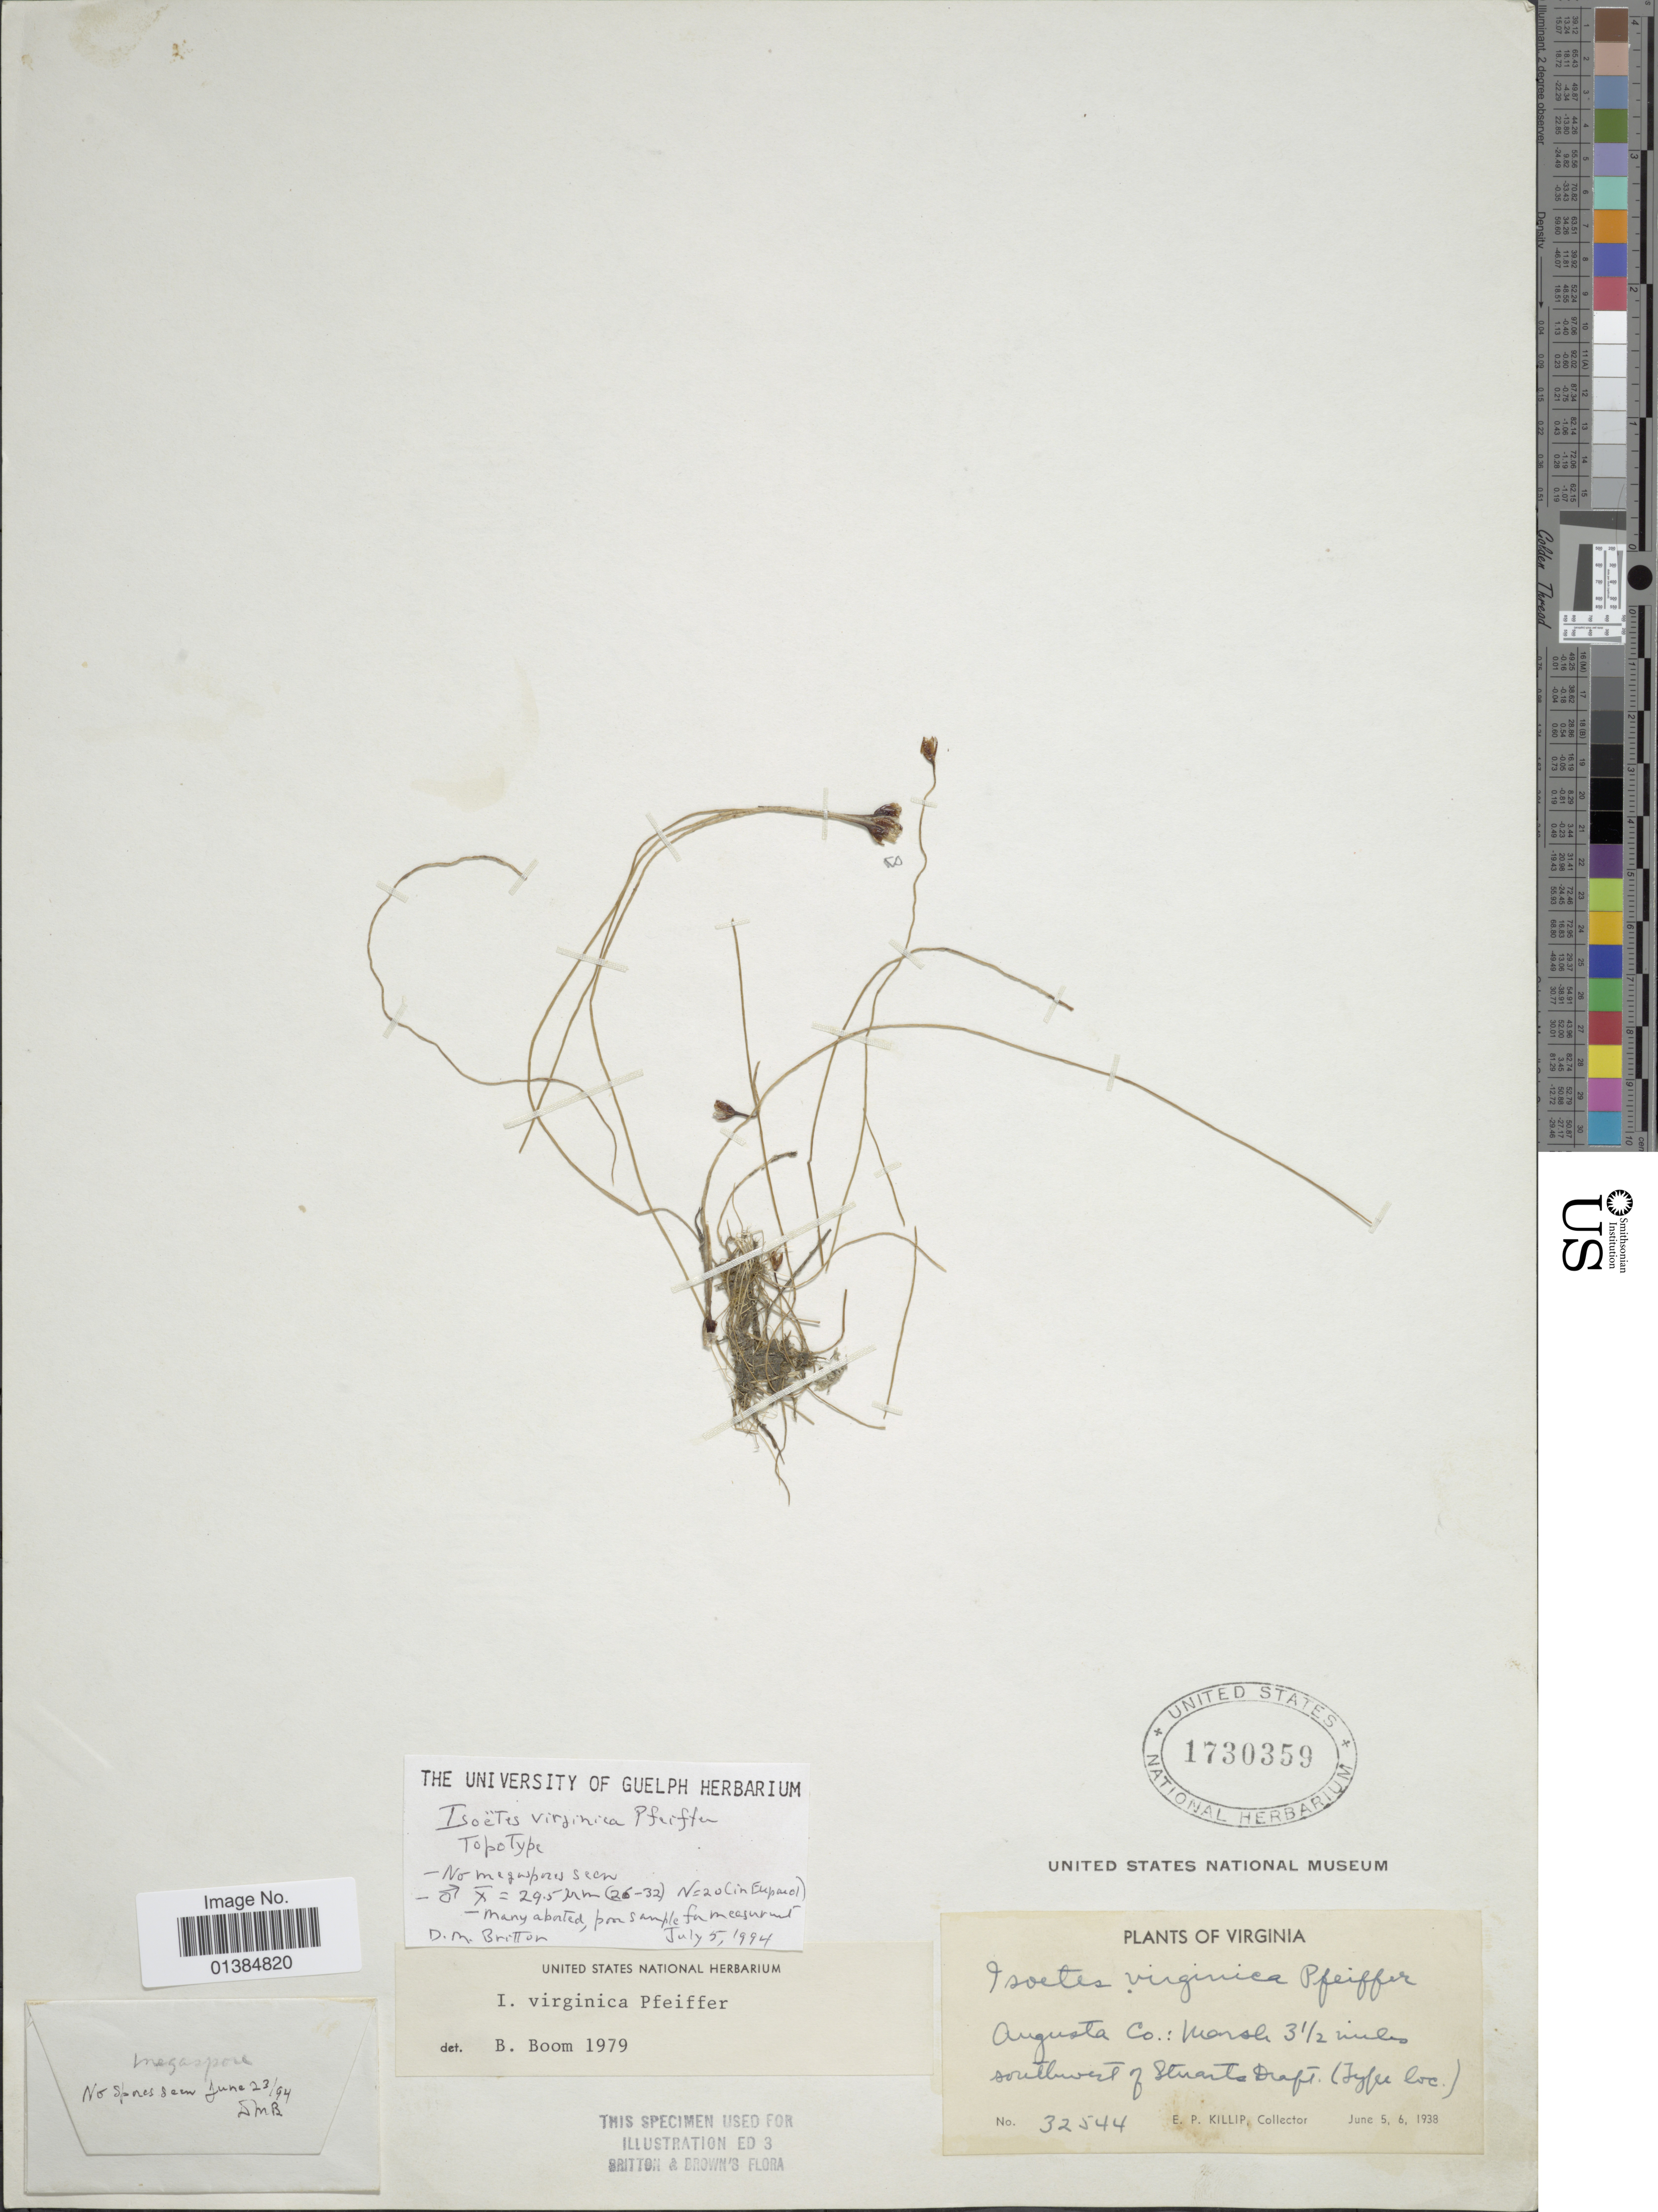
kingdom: Plantae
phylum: Tracheophyta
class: Lycopodiopsida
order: Isoetales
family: Isoetaceae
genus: Isoetes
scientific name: Isoetes virginica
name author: N. Pfeiff.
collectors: E. P. Killip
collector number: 32544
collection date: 1938-06-05/1938-06-06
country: United States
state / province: Virginia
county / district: Augusta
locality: Augusta Co.: Marsh 3½ miles southwest of Stuarts Draft (Type loc.).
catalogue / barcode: US 1730359